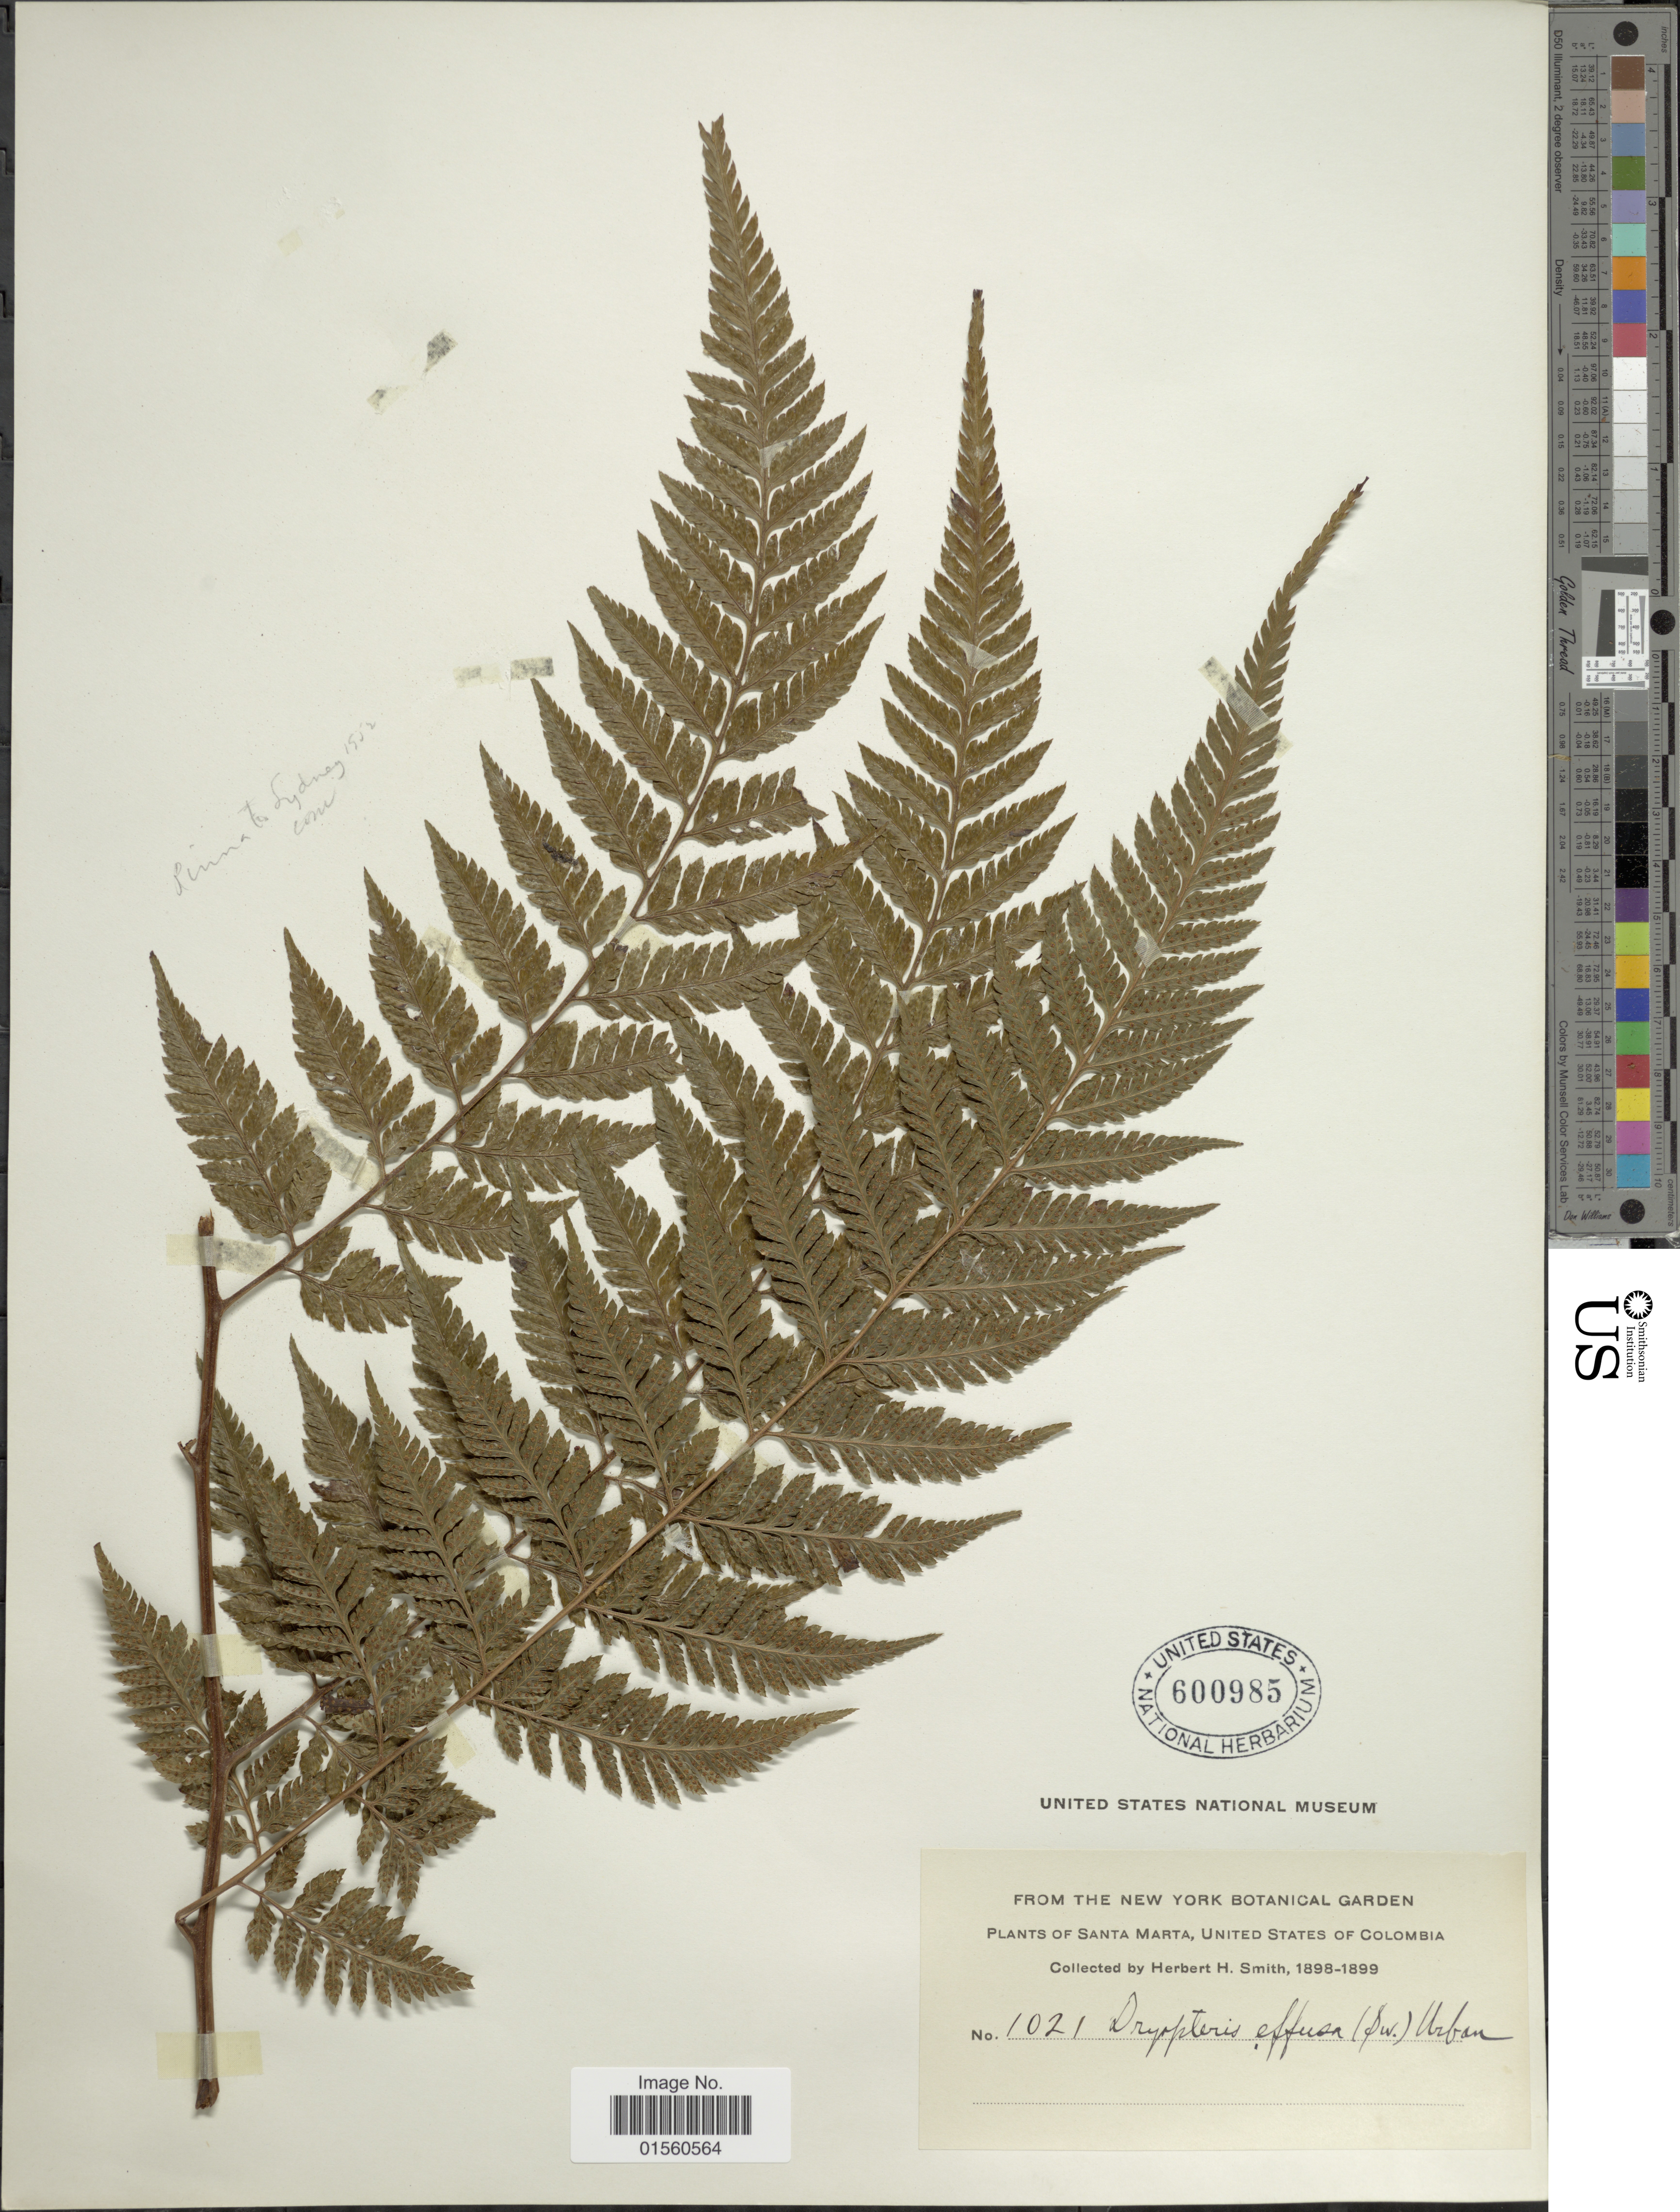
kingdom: Plantae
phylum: Tracheophyta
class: Polypodiopsida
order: Polypodiales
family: Dryopteridaceae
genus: Parapolystichum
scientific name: Parapolystichum effusum var. effusum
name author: (Sw.) Ching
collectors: Herbert H. Smith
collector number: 1021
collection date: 1898/1899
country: Colombia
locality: Santa Marta, United States of Columbia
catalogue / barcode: US 600985